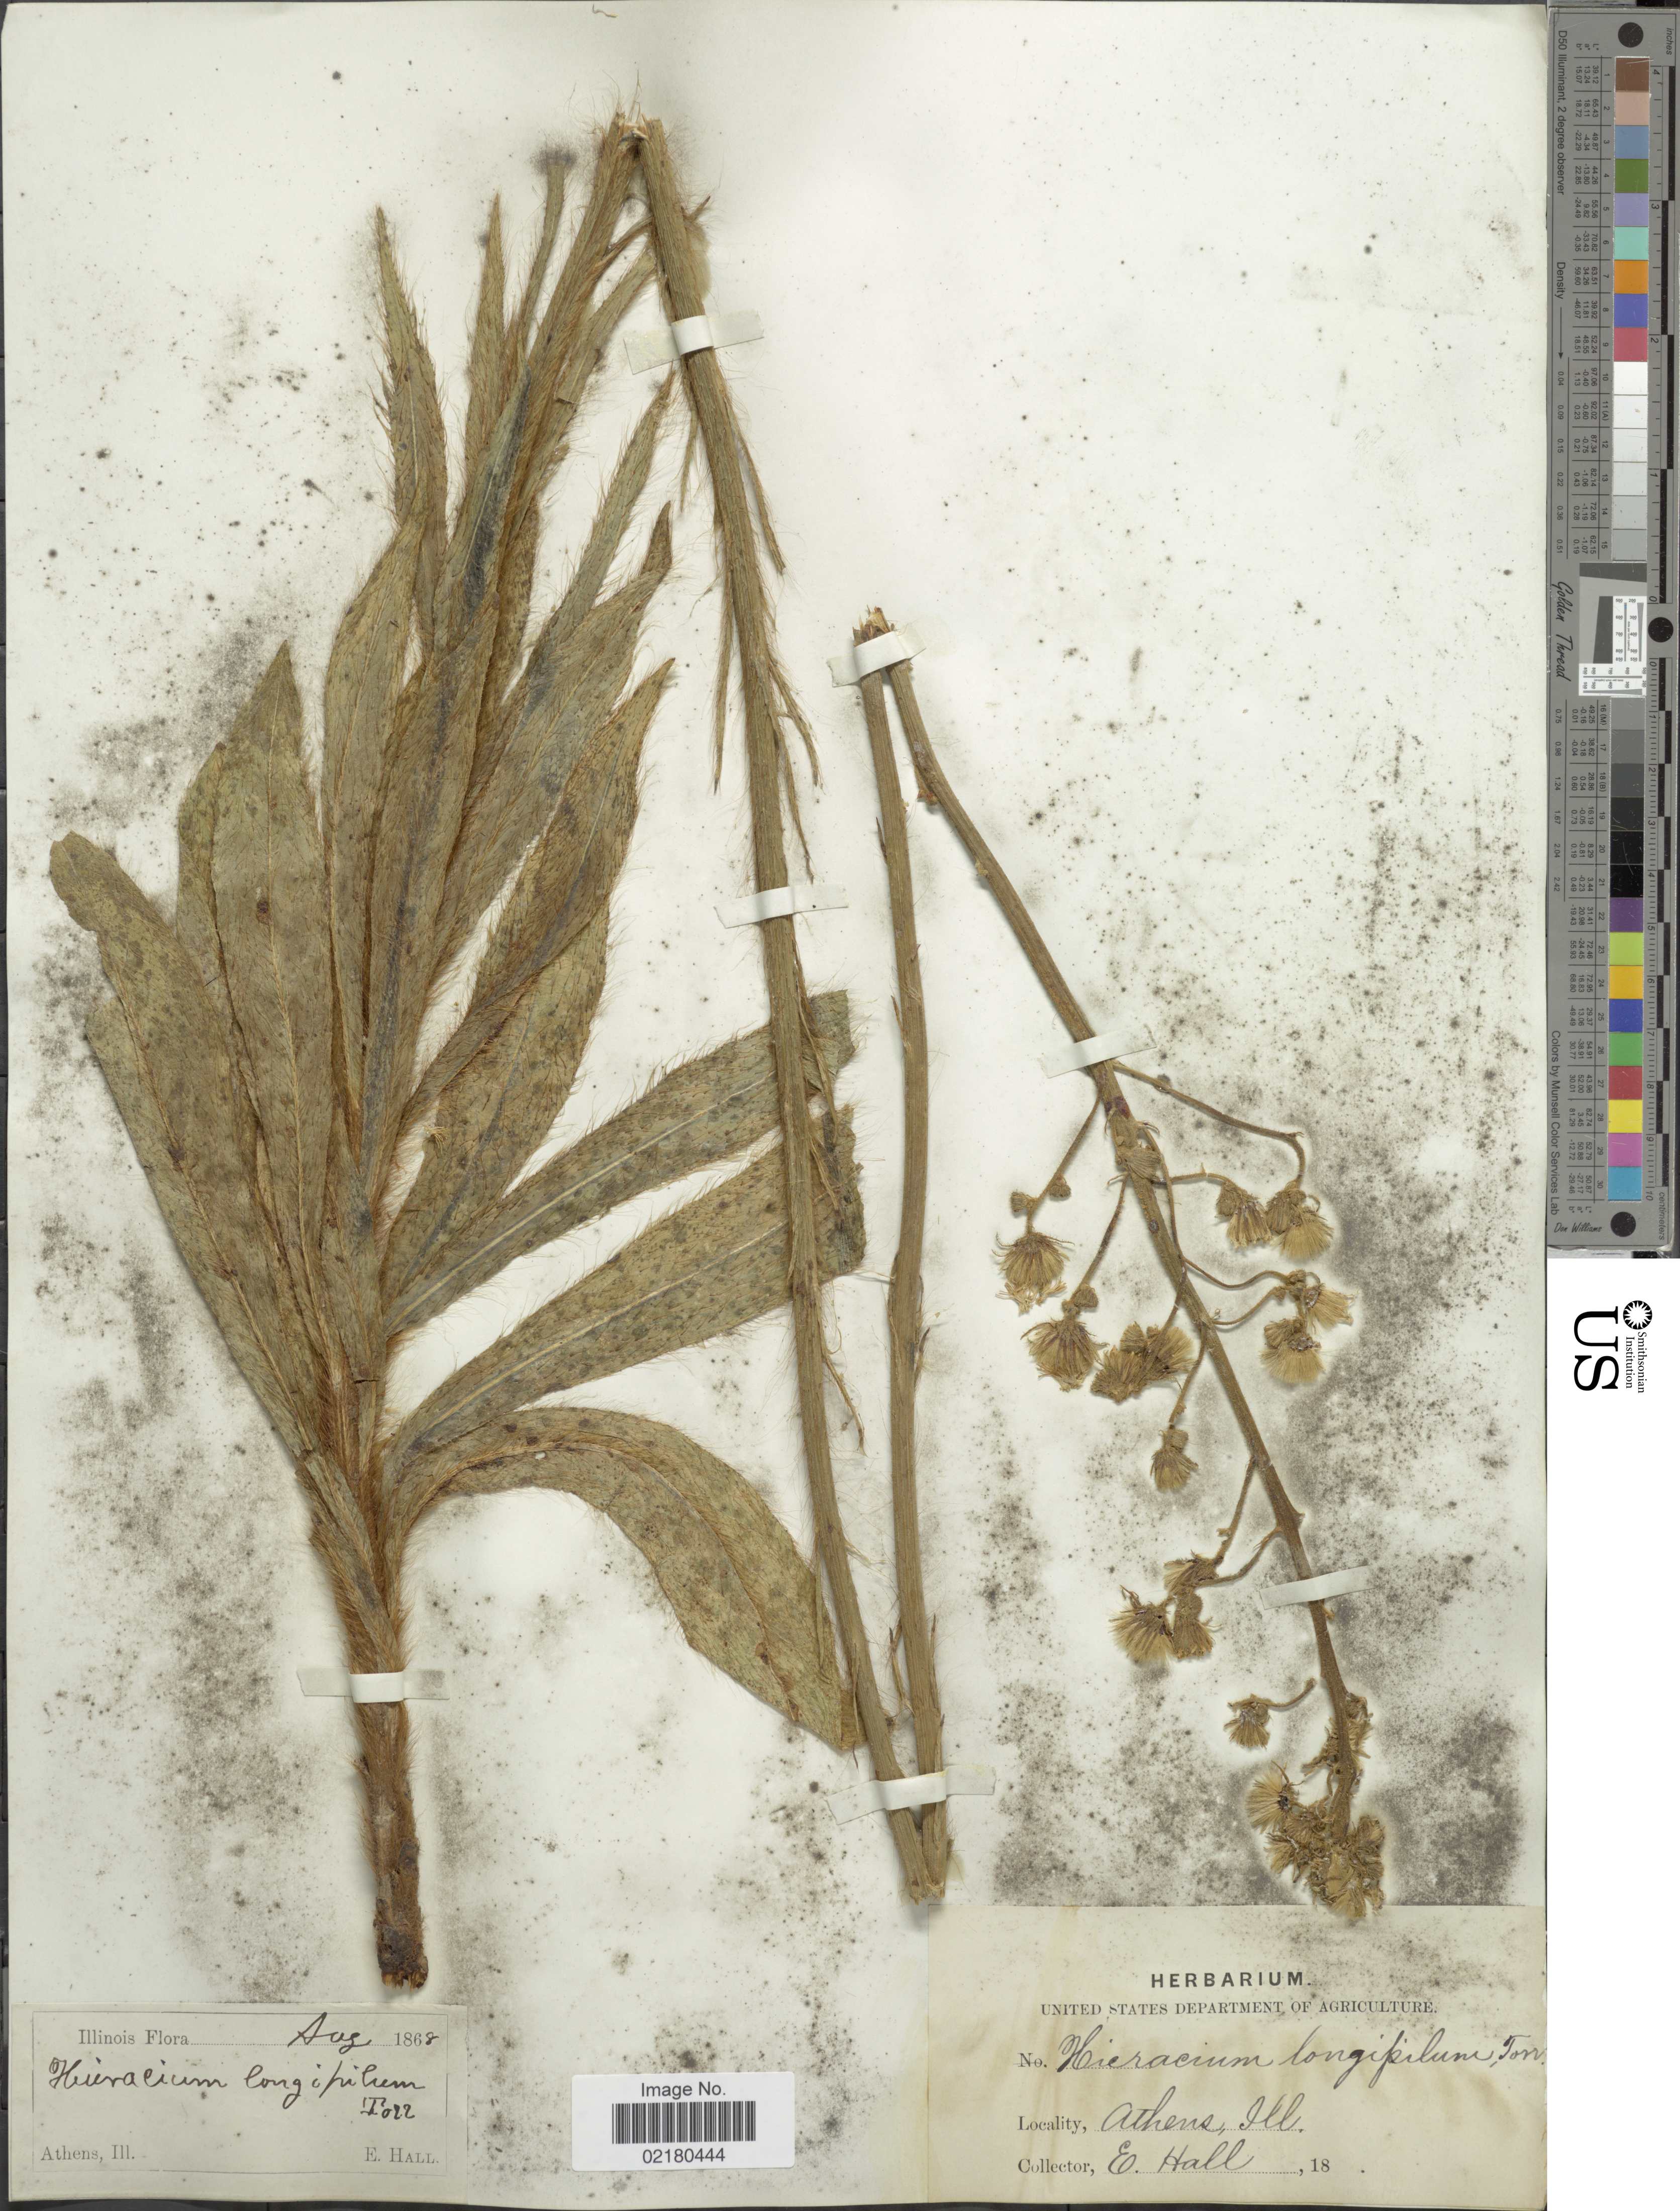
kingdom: Plantae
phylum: Tracheophyta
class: Magnoliopsida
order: Asterales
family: Asteraceae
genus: Hieracium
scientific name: Hieracium longipilum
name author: Torr. ex Hook.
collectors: E. Hall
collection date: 1868-08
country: United States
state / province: Illinois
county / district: Menard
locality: Athens Ill.